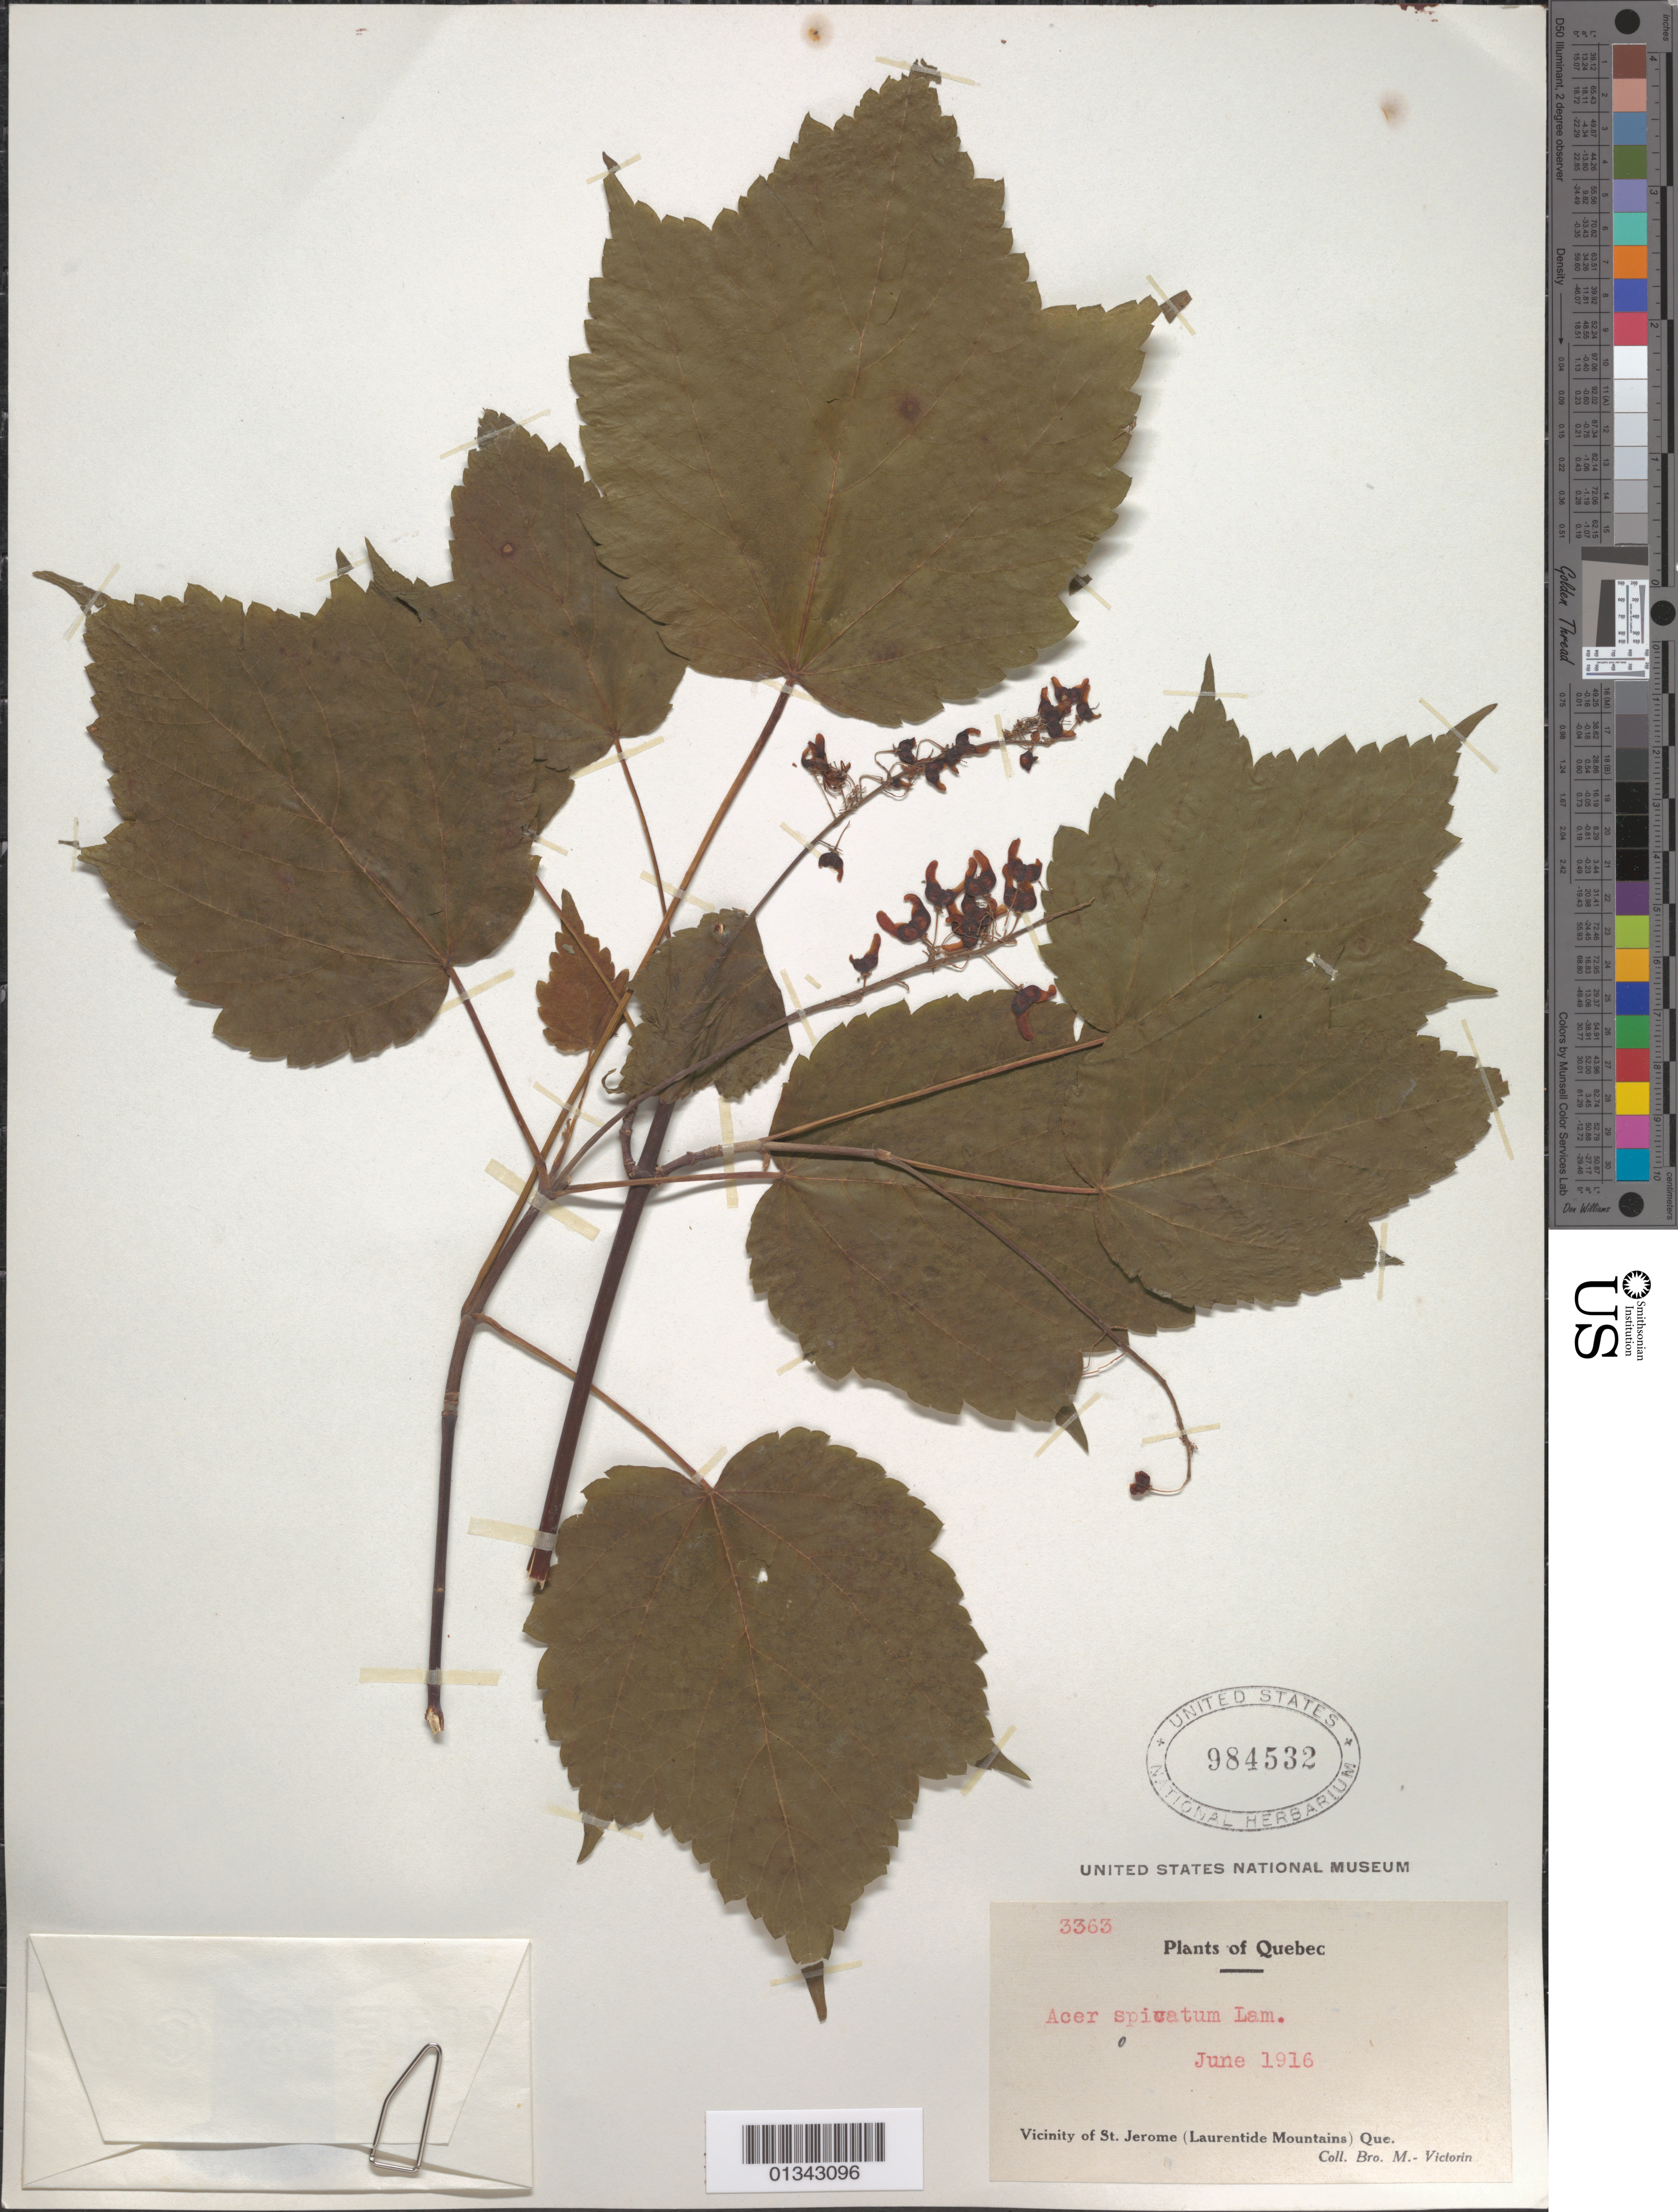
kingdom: Plantae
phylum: Tracheophyta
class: Magnoliopsida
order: Sapindales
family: Sapindaceae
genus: Acer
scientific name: Acer spicatum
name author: Lam.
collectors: Fr. Marie-Victorin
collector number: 3363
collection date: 1916-06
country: Canada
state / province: Quebec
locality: St. Jerome vicinity (Laurentide Mountains)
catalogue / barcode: US 984532